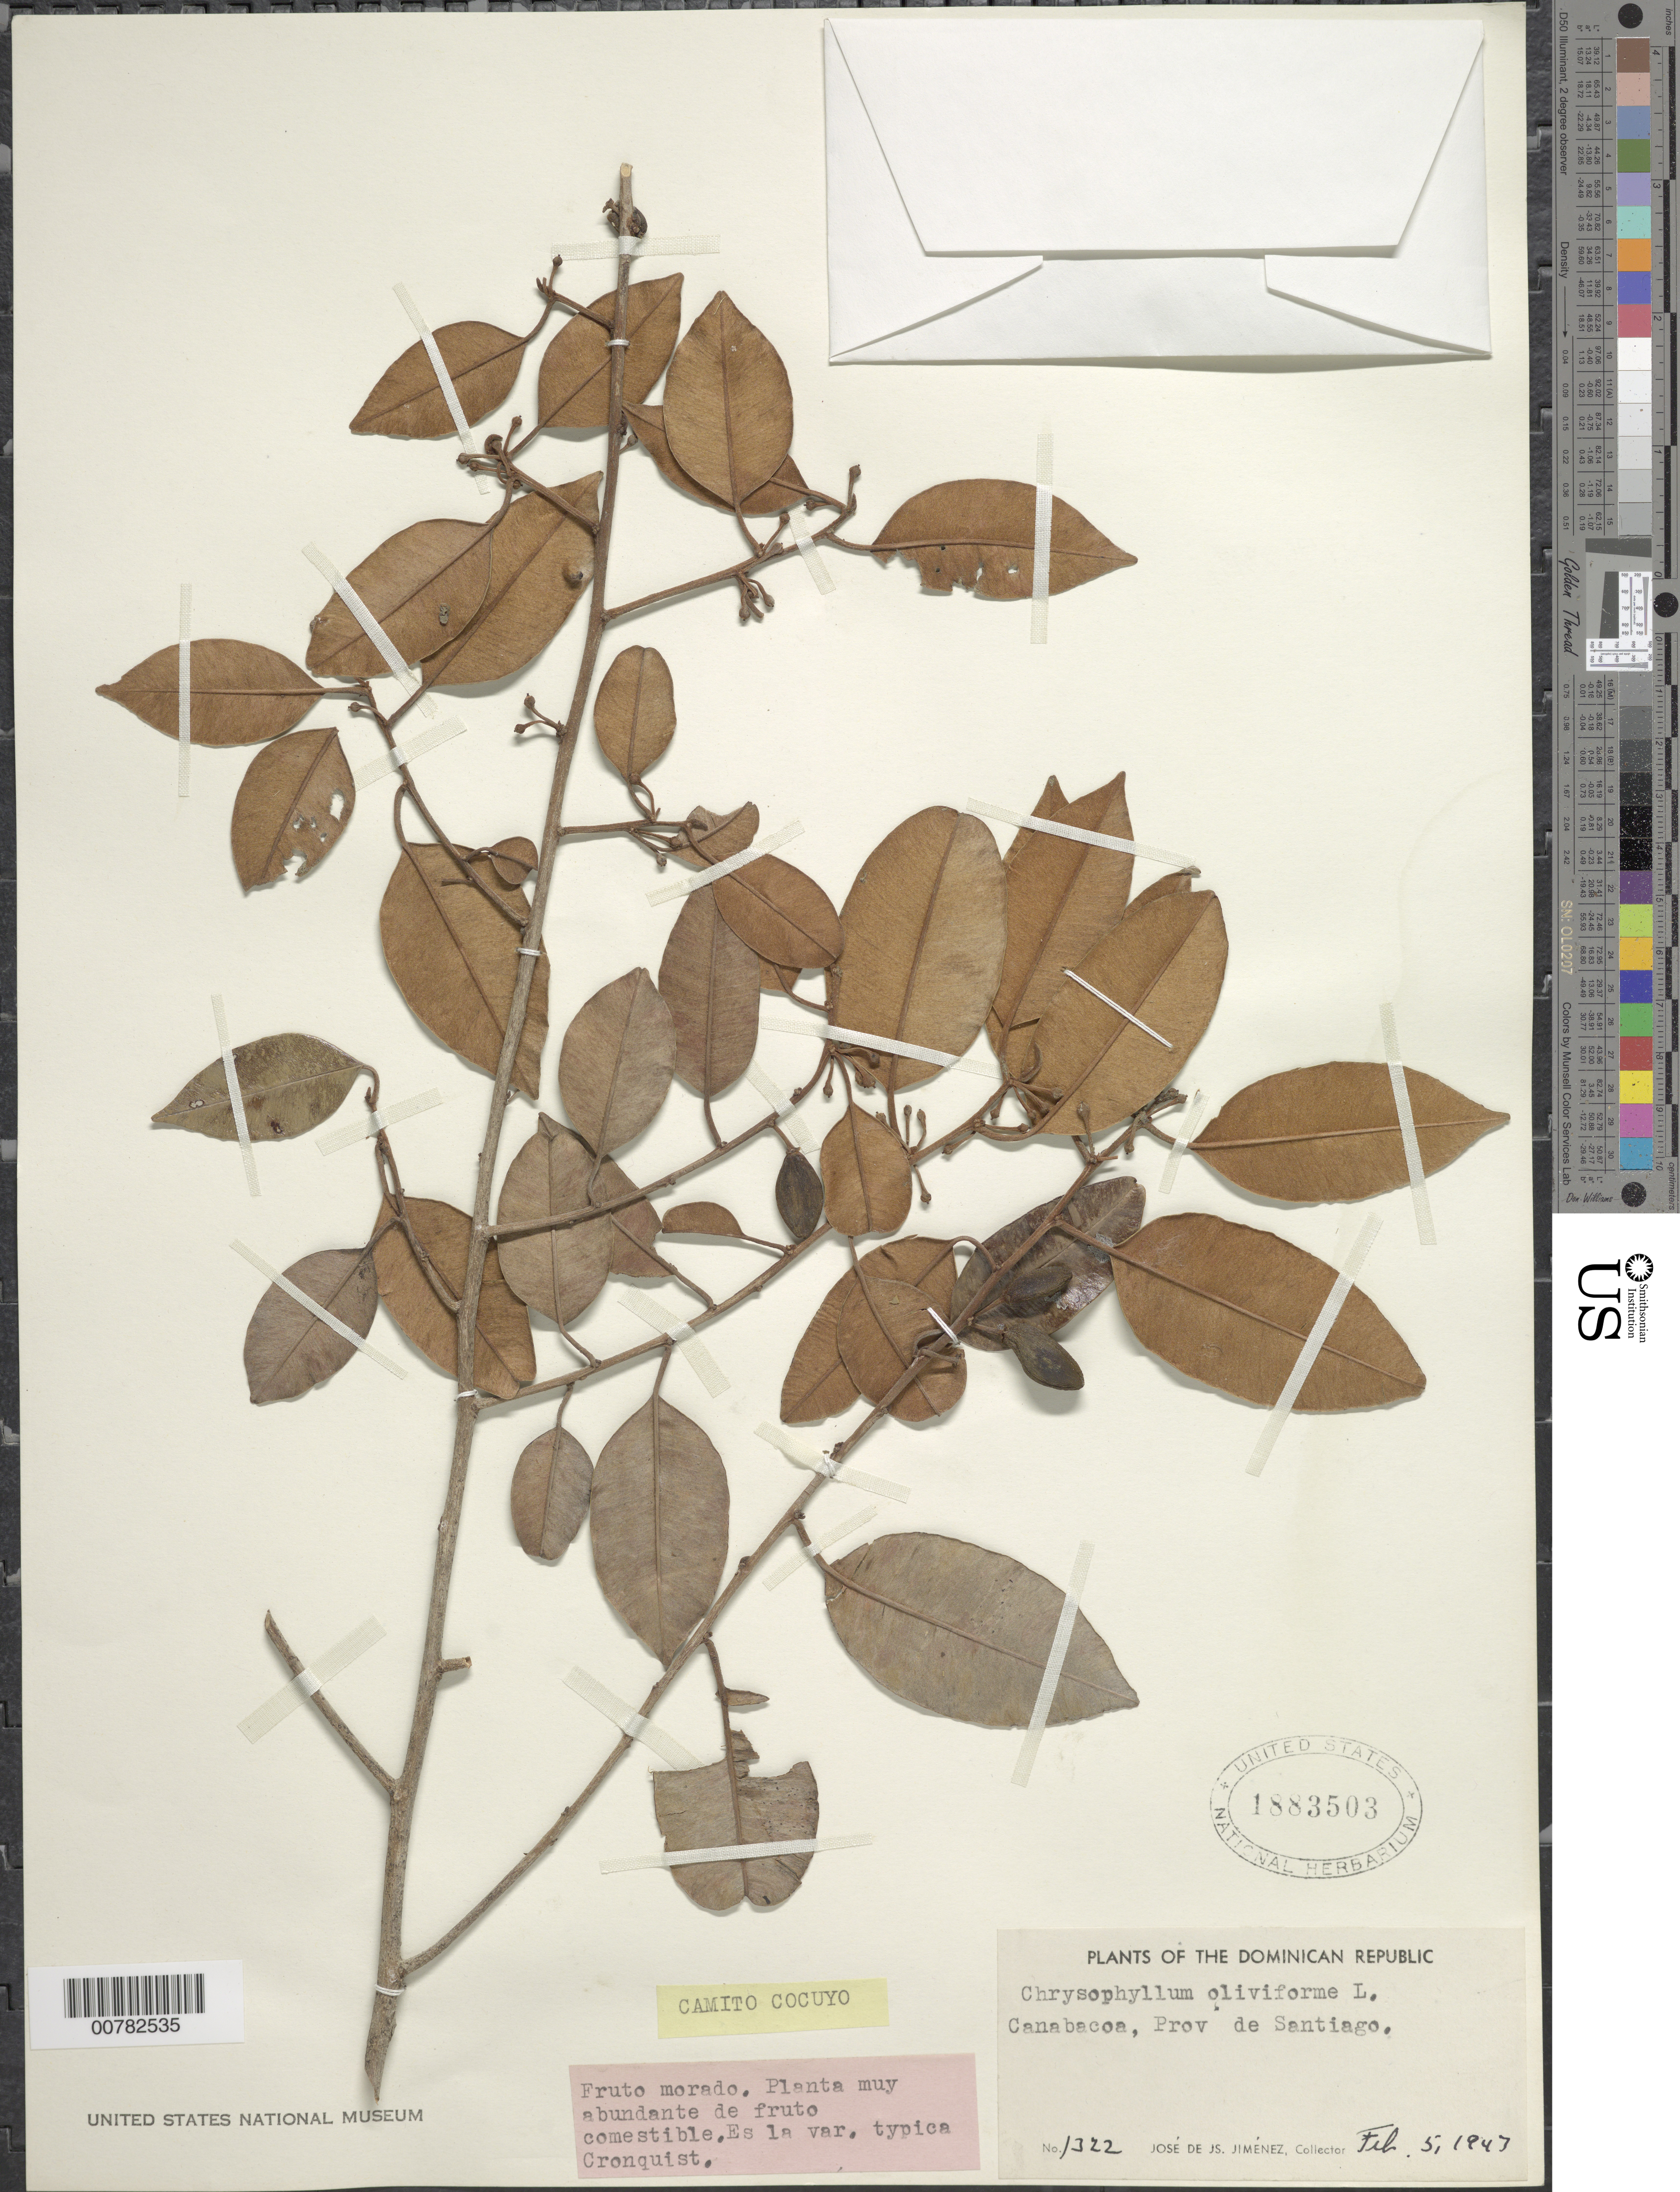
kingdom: Plantae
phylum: Tracheophyta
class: Magnoliopsida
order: Ericales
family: Sapotaceae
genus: Chrysophyllum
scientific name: Chrysophyllum oliviforme subsp. oliviforme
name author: L.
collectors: J. J. Jiménez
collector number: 1322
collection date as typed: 05 Feb 1943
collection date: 1943-02-05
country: Dominican Republic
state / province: Santiago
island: Hispaniola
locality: Canabacoa.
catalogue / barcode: US 1883503